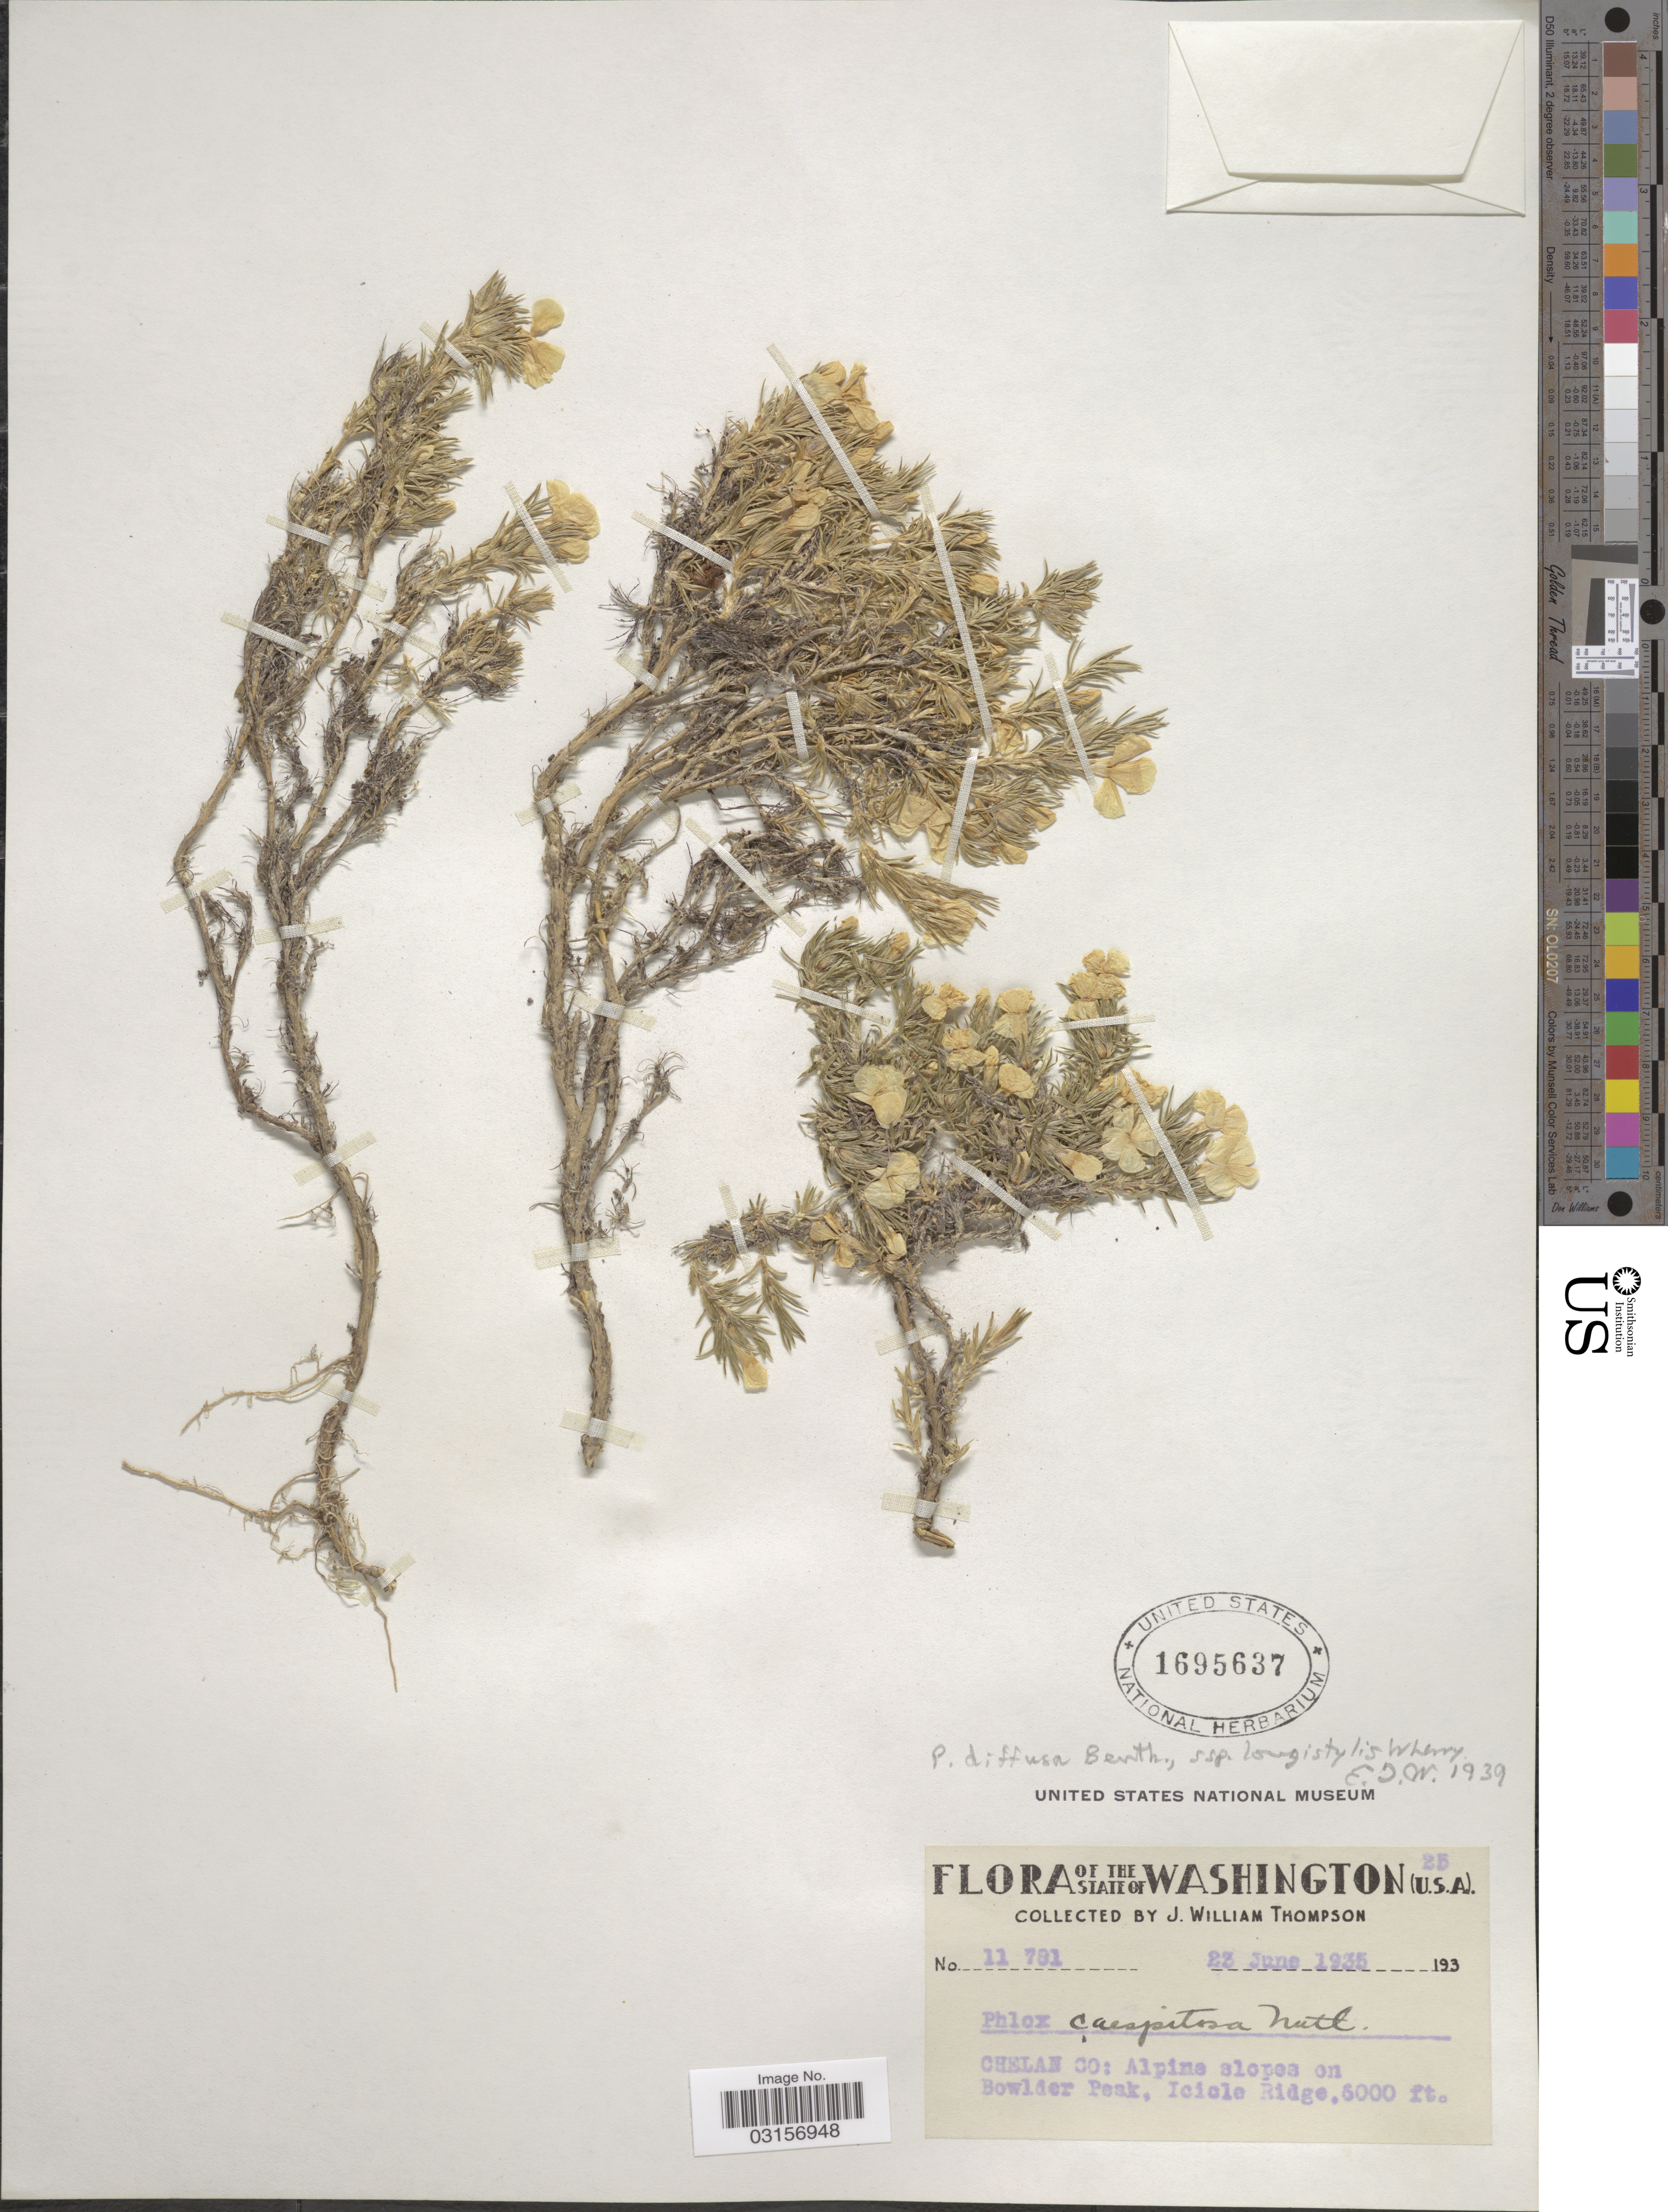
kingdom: Plantae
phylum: Tracheophyta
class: Magnoliopsida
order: Ericales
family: Polemoniaceae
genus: Phlox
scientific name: Phlox diffusa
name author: Benth.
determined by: Mayfield, M. H.; Ferguson, C. J.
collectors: J. W. Thompson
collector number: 11781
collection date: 1935-06-23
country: United States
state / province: Washington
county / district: Chelan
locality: Chelan Co: Alpine slopes on Bowlder Peak, Icicle Ridge.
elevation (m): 1829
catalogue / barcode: US 1695637